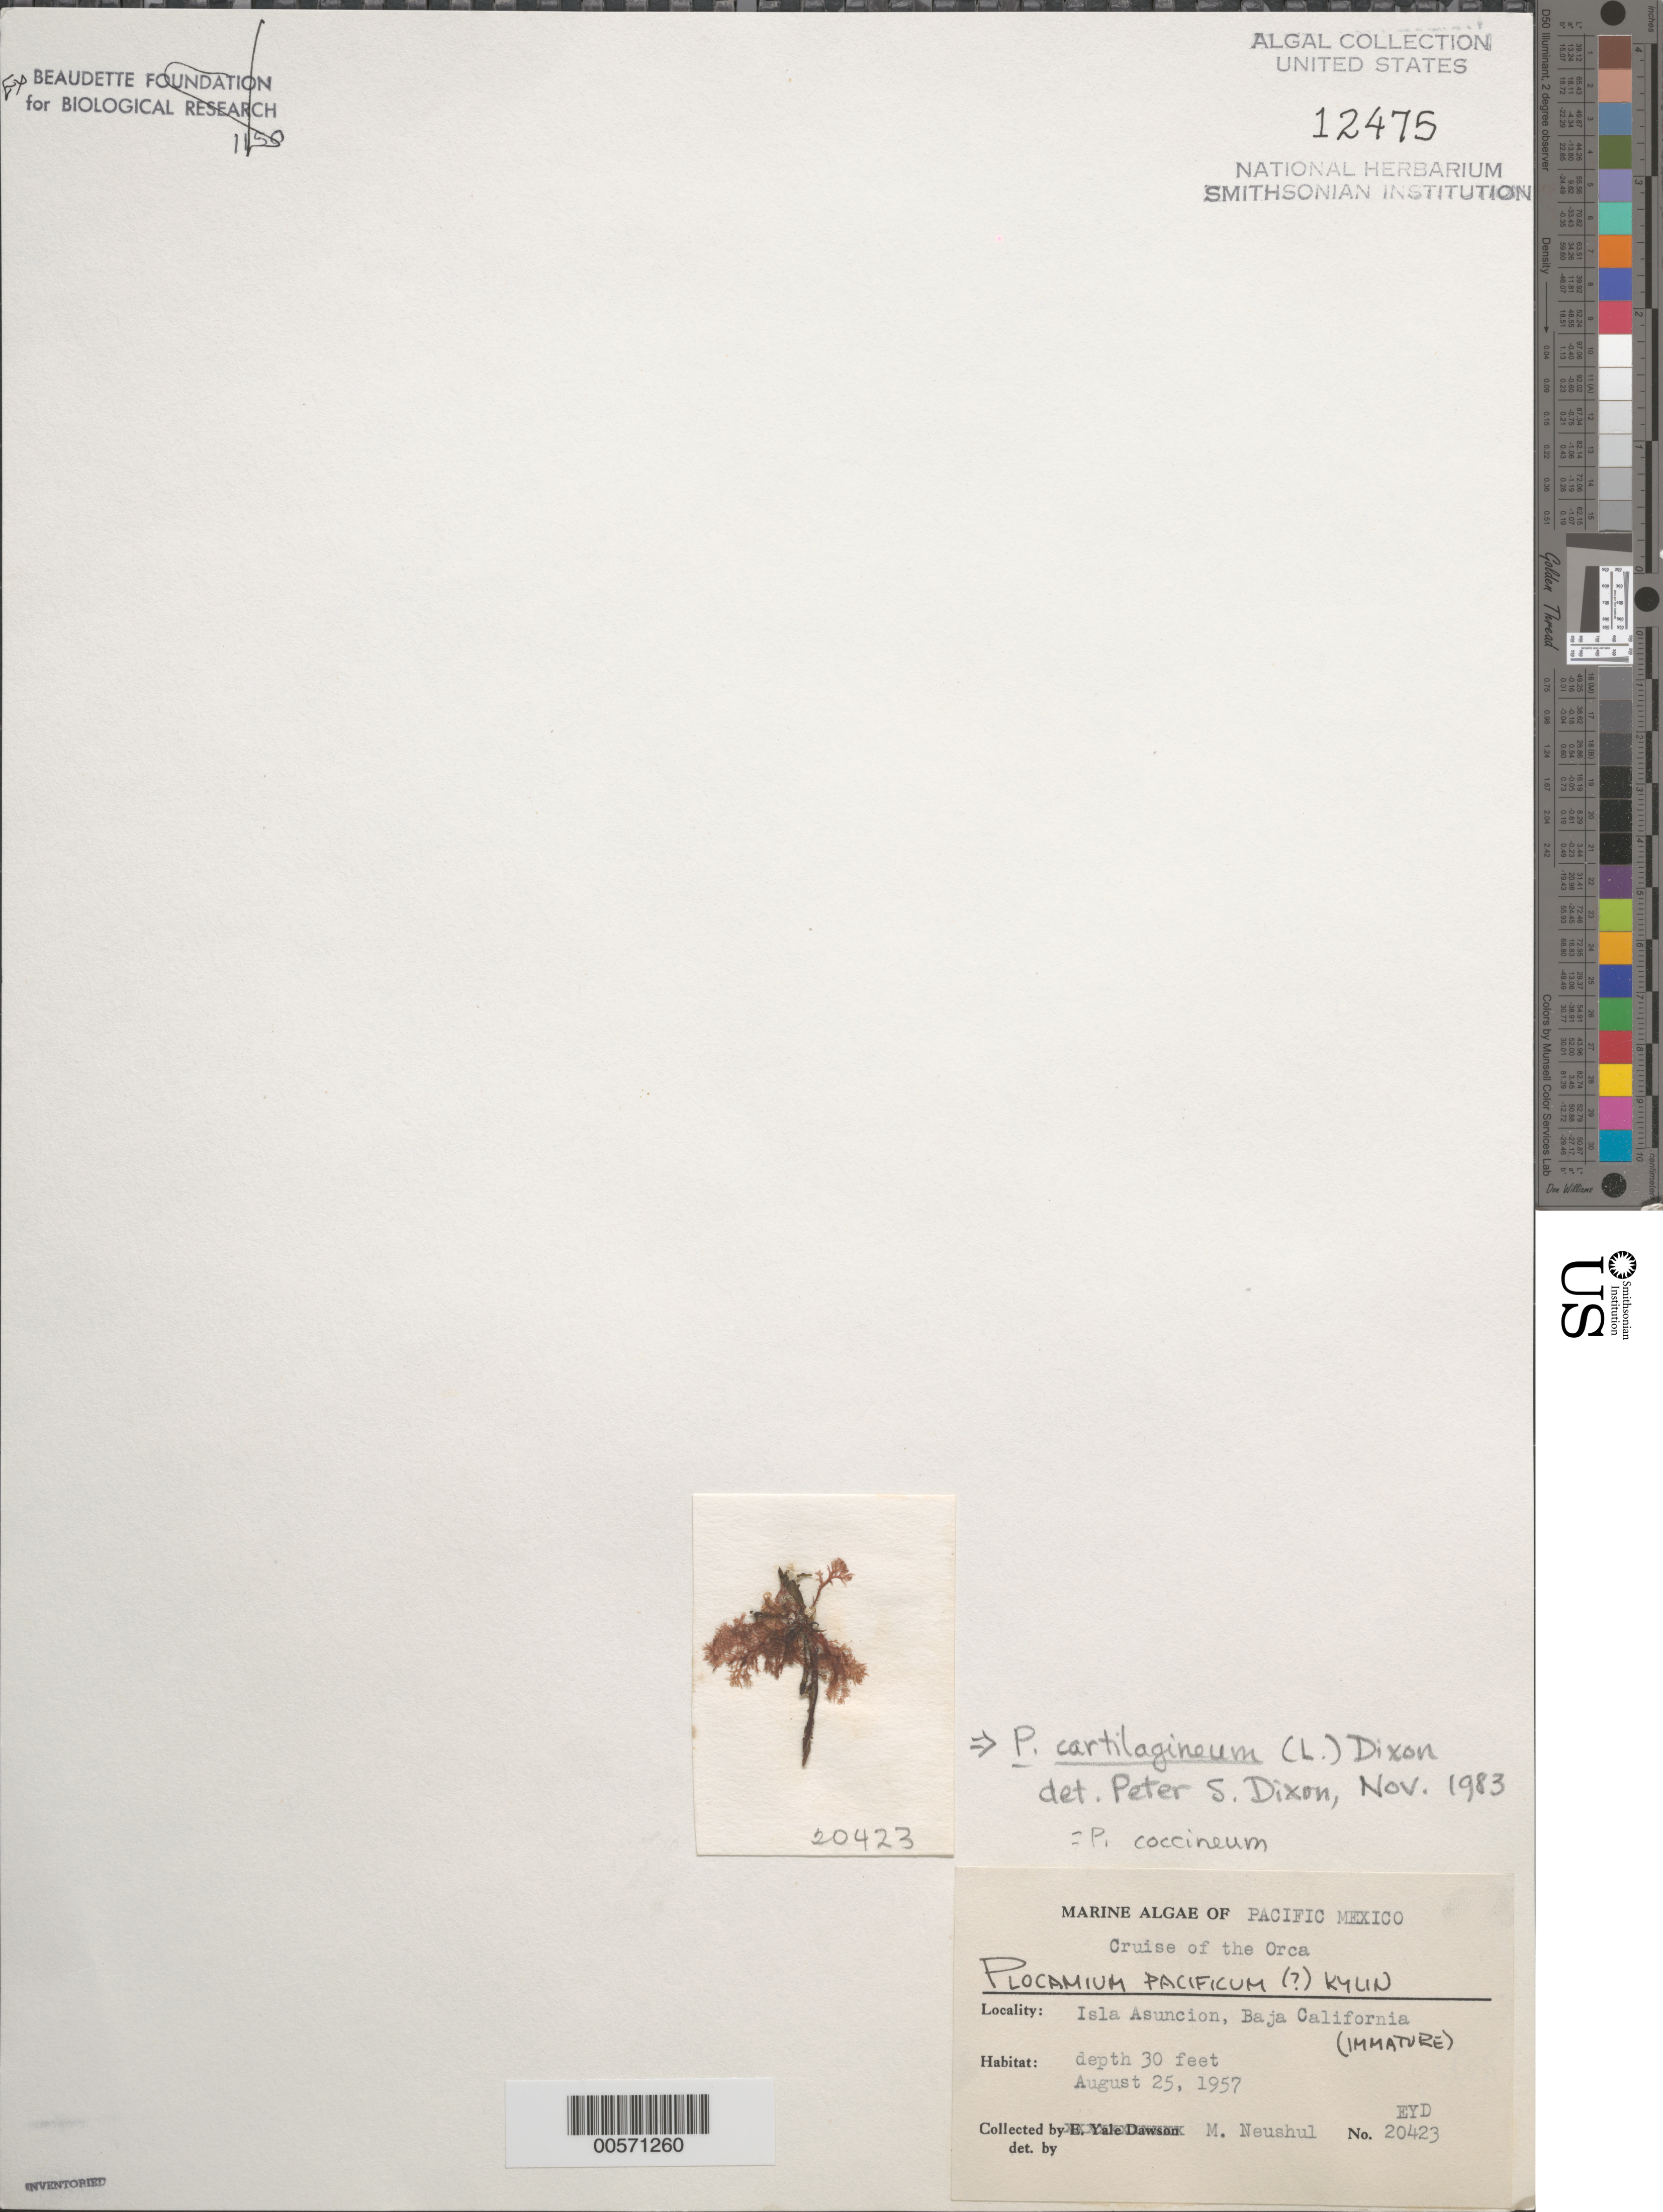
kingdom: Plantae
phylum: Rhodophyta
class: Florideophyceae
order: Plocamiales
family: Plocamiaceae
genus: Plocamium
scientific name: Plocamium cartilagineum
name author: (L.) P.S. Dixon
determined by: Dixon, P. S.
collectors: M. Neushul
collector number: EYD 20423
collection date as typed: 25 Aug 1957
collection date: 1957-08-25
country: Mexico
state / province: Baja California Sur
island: Isla Asuncion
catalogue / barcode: US 12475